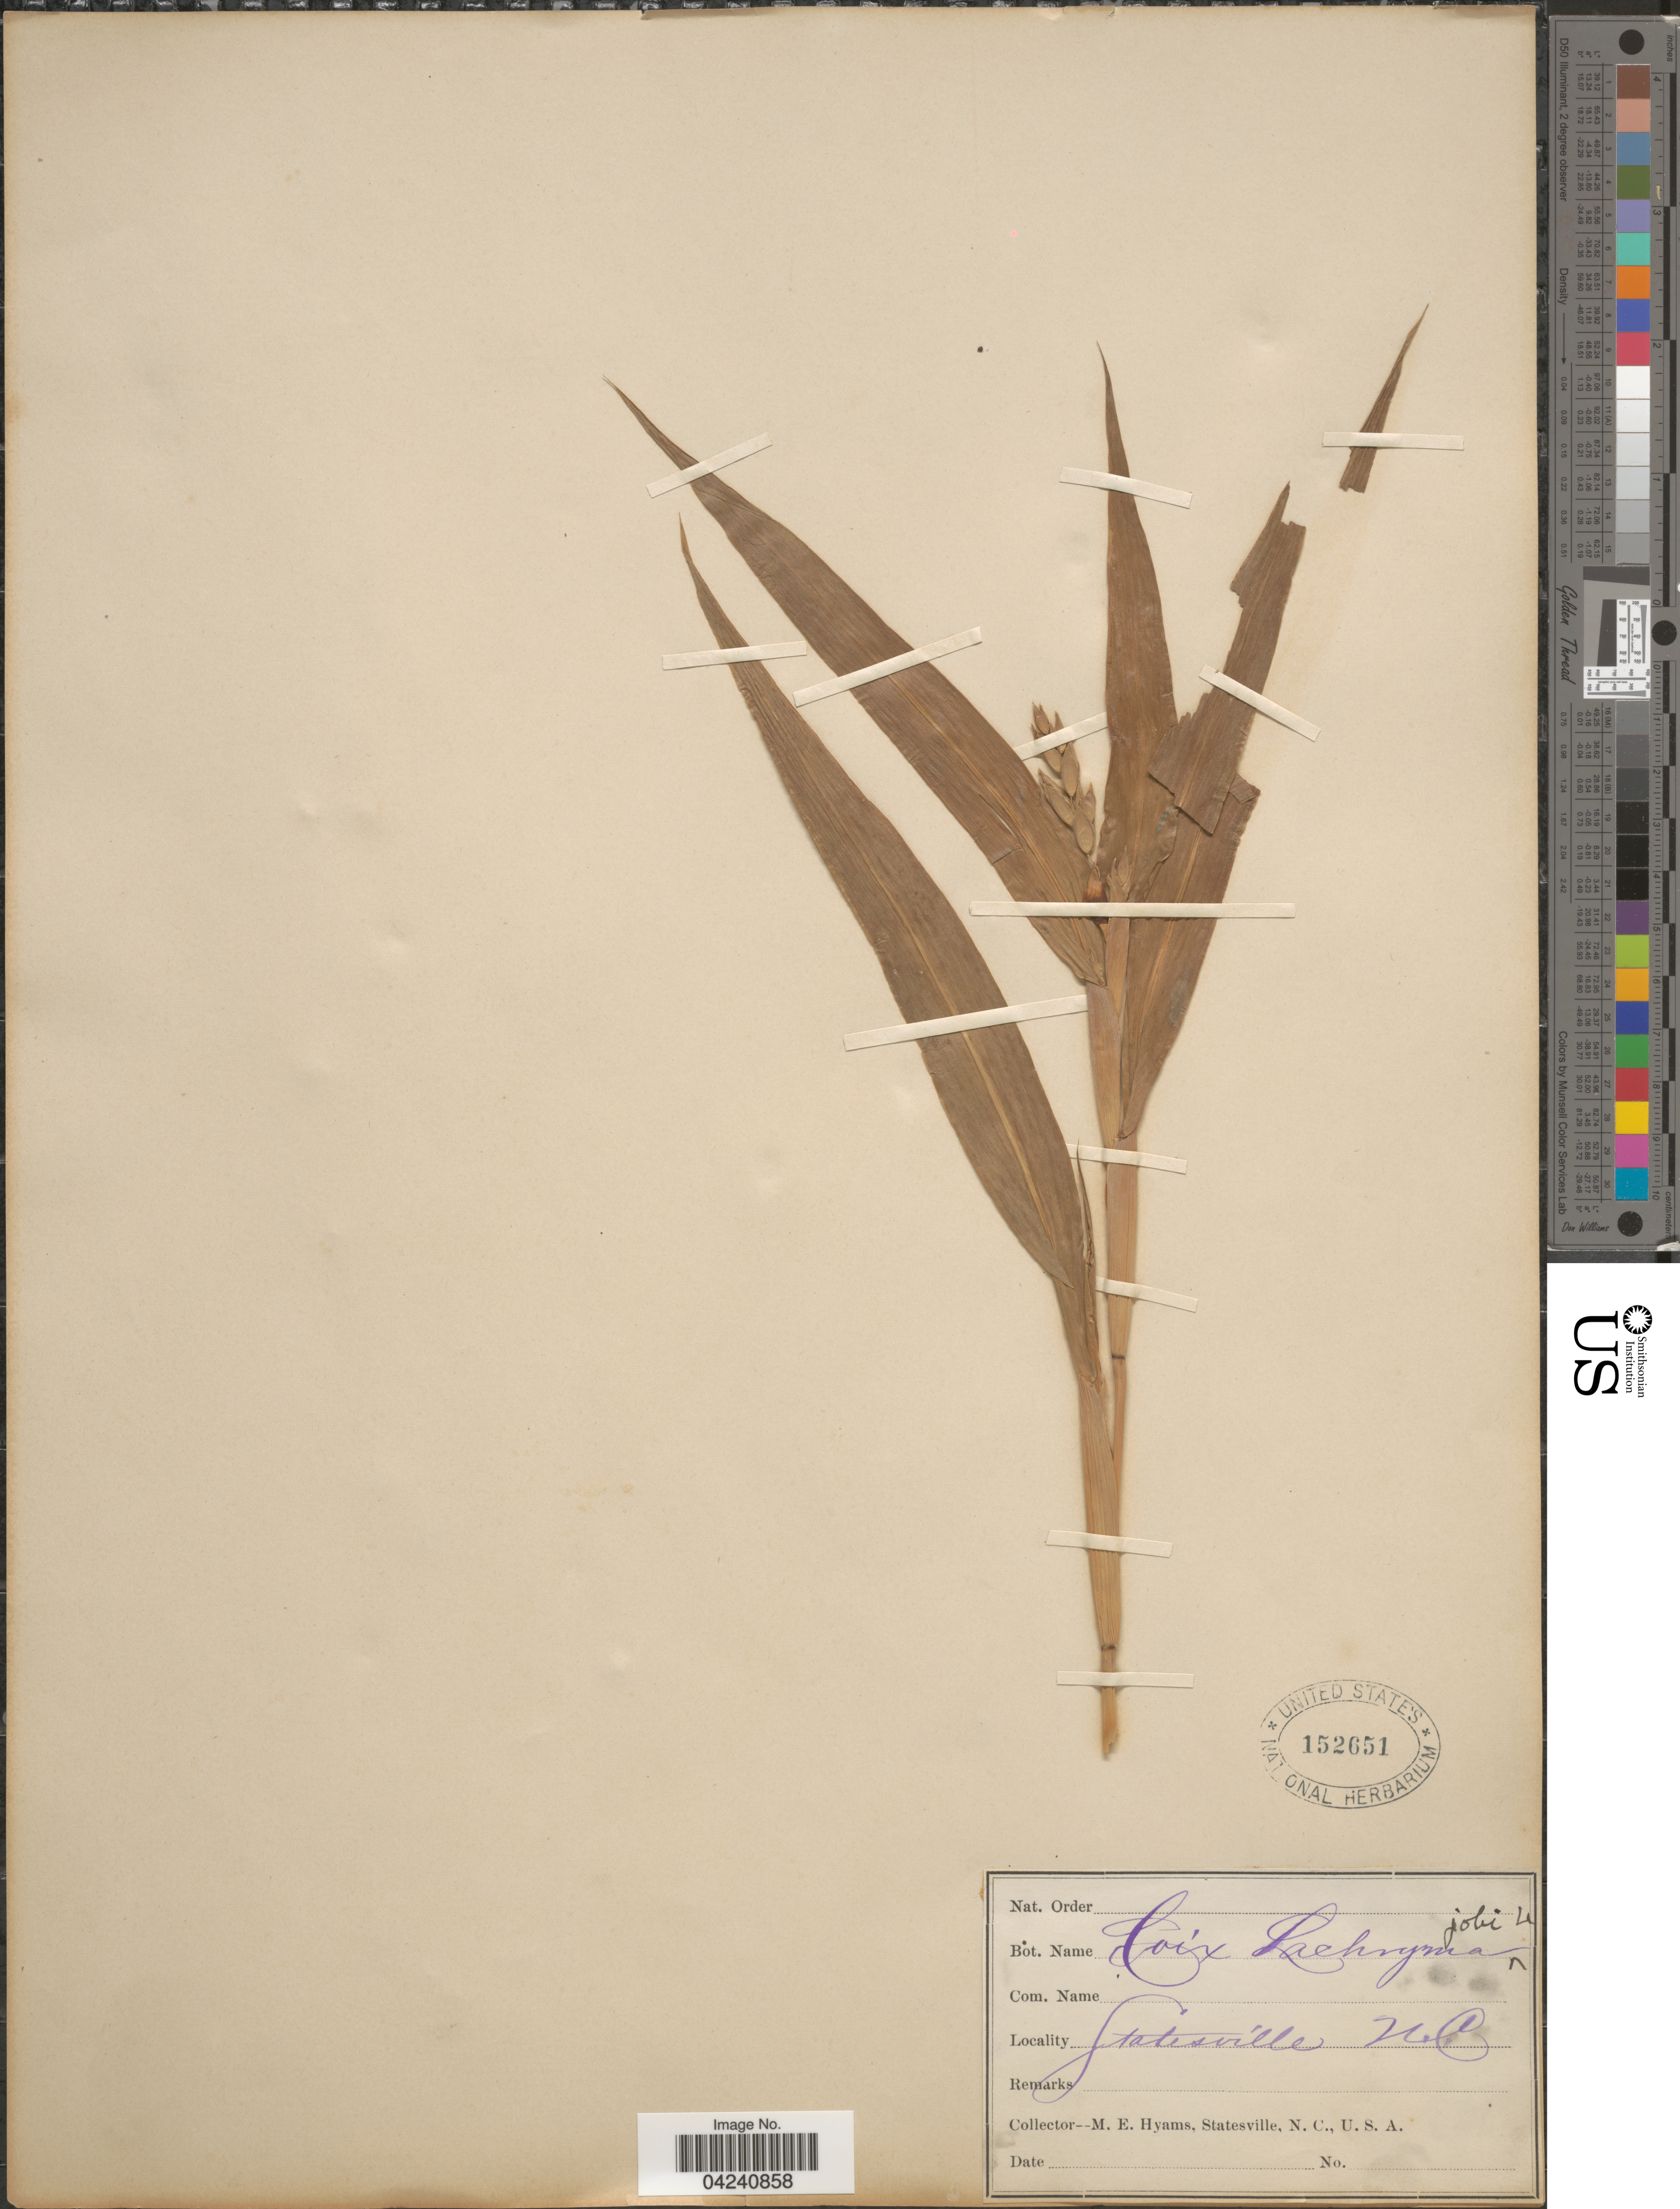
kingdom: Plantae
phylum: Tracheophyta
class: Liliopsida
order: Poales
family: Poaceae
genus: Coix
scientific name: Coix lacryma-jobi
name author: L.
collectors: M. E. Hyams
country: United States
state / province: North Carolina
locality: Statesville.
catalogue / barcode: US 152651